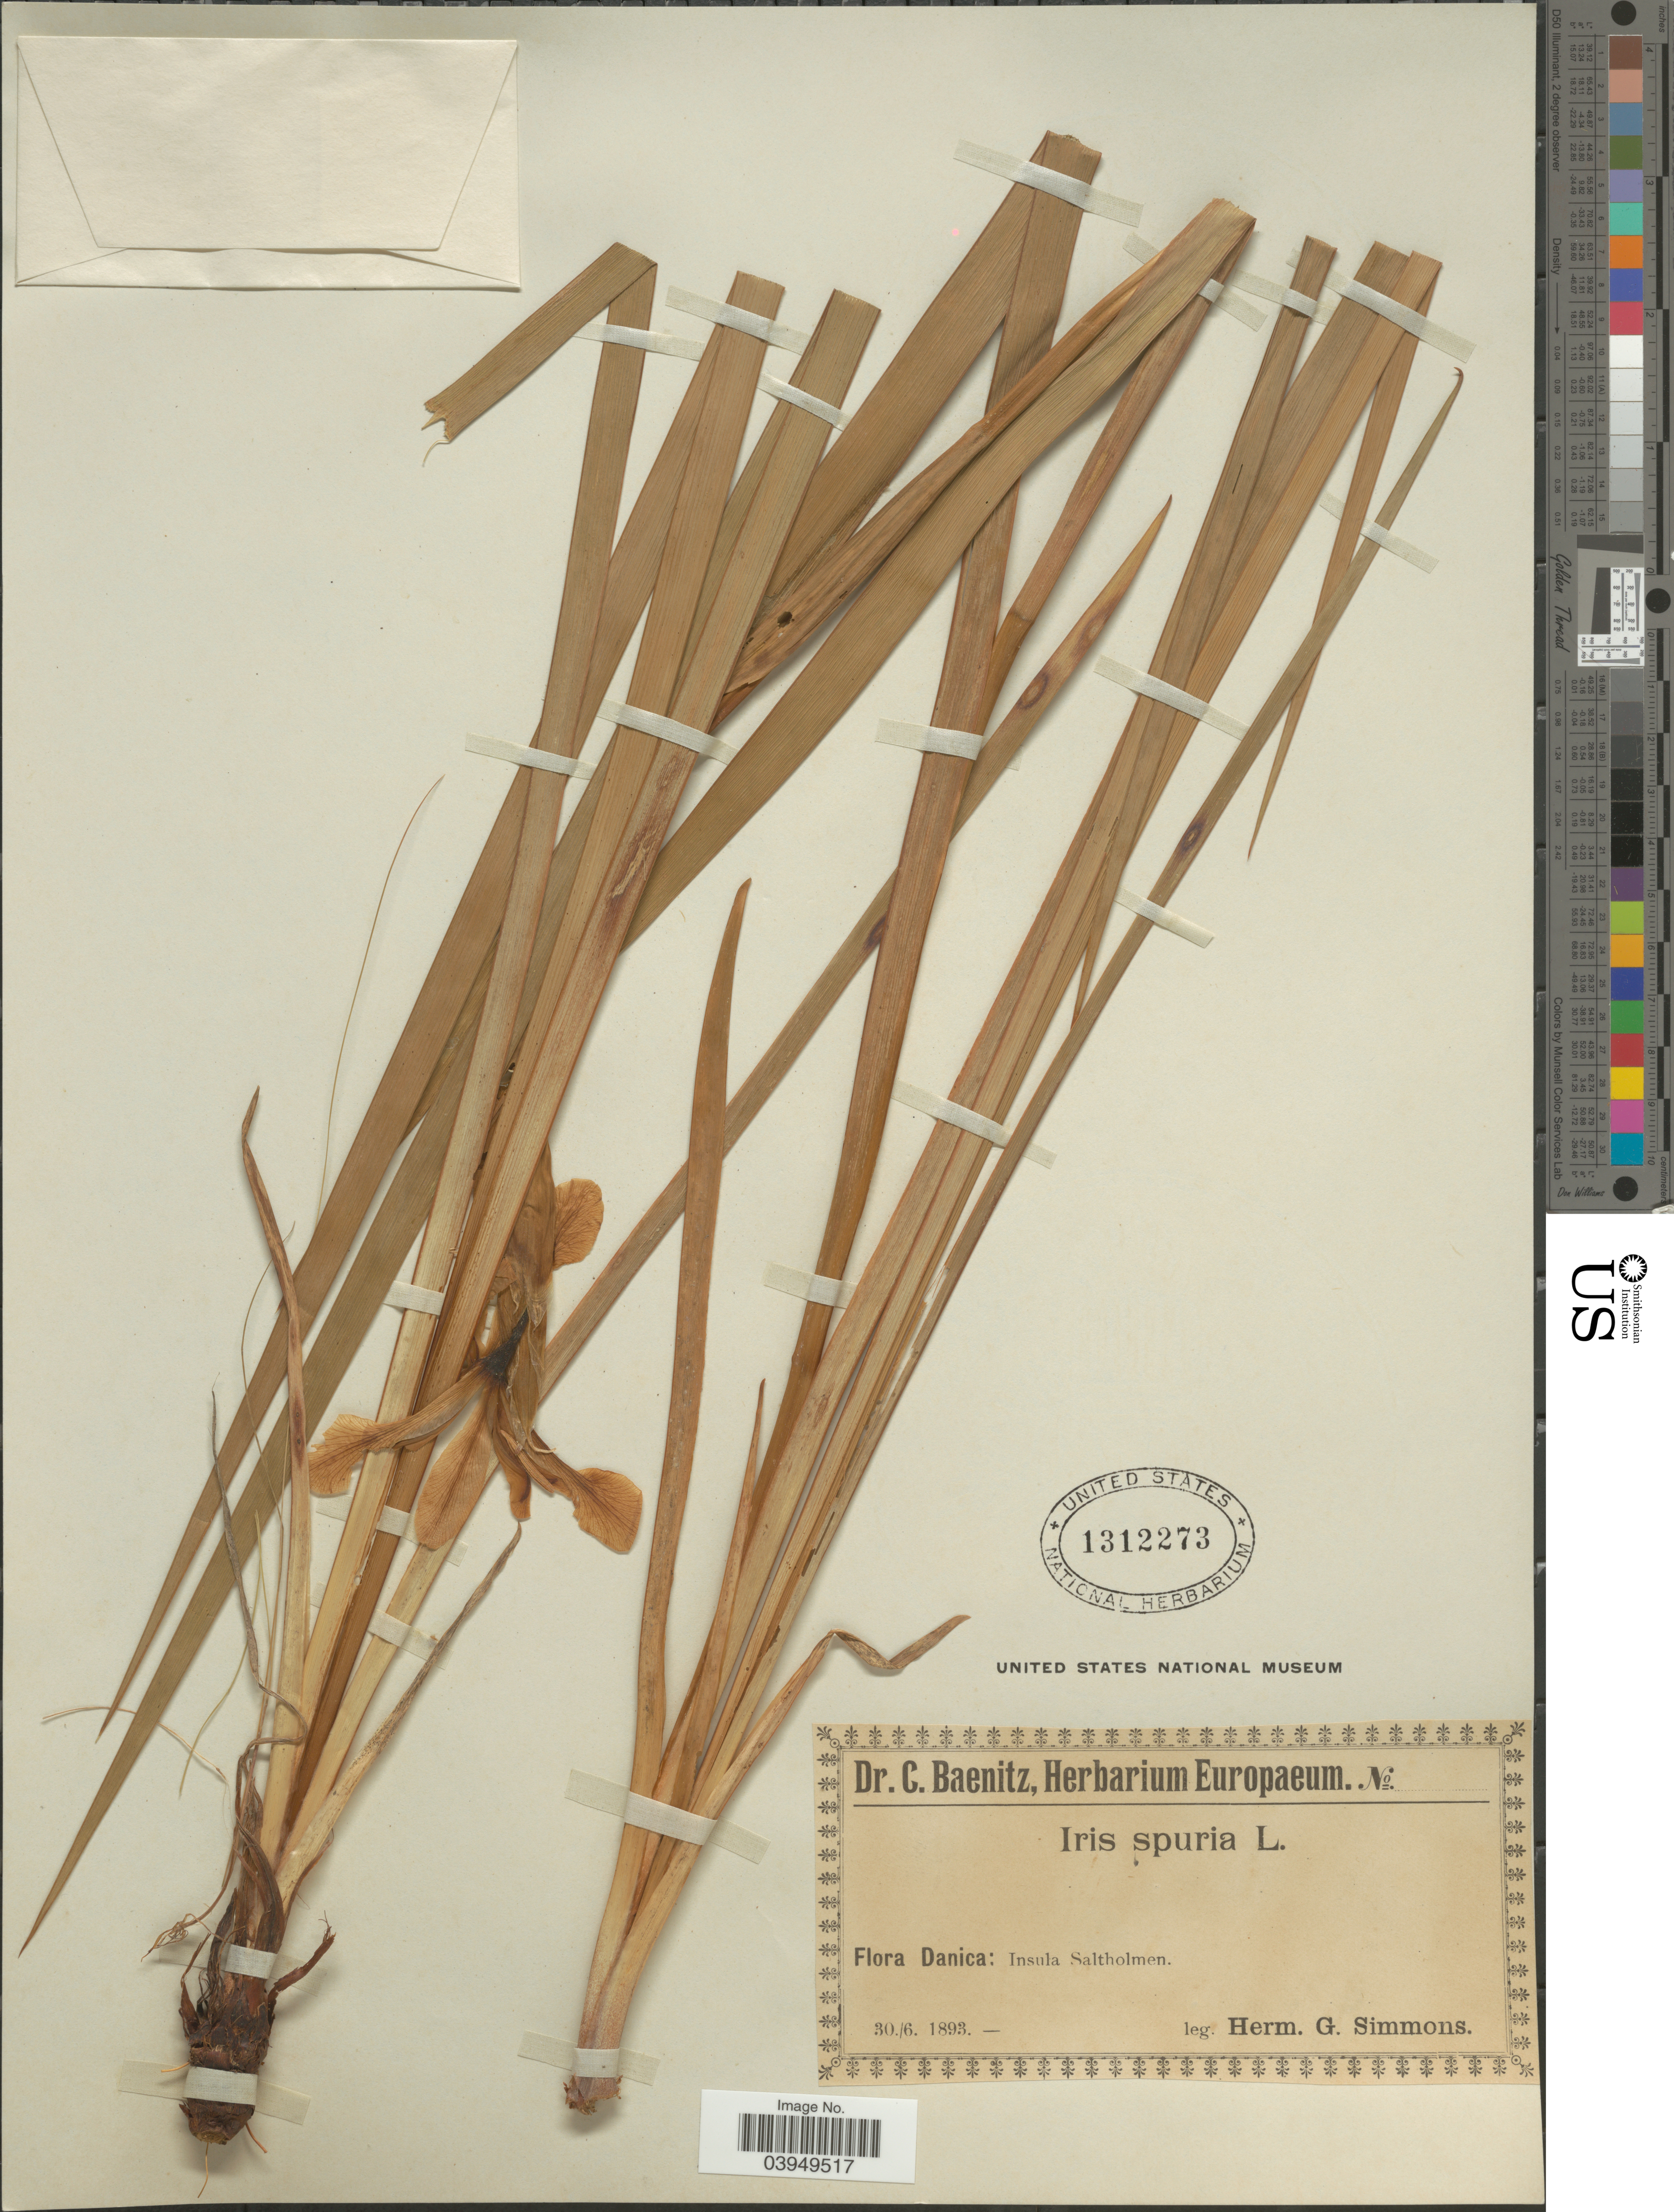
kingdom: Plantae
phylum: Tracheophyta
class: Liliopsida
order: Asparagales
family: Iridaceae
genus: Iris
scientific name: Iris spuria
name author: L.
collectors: H. Simmons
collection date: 1893-06-30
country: Denmark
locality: Danica: Insula Saltholmen.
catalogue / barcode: US 1312273